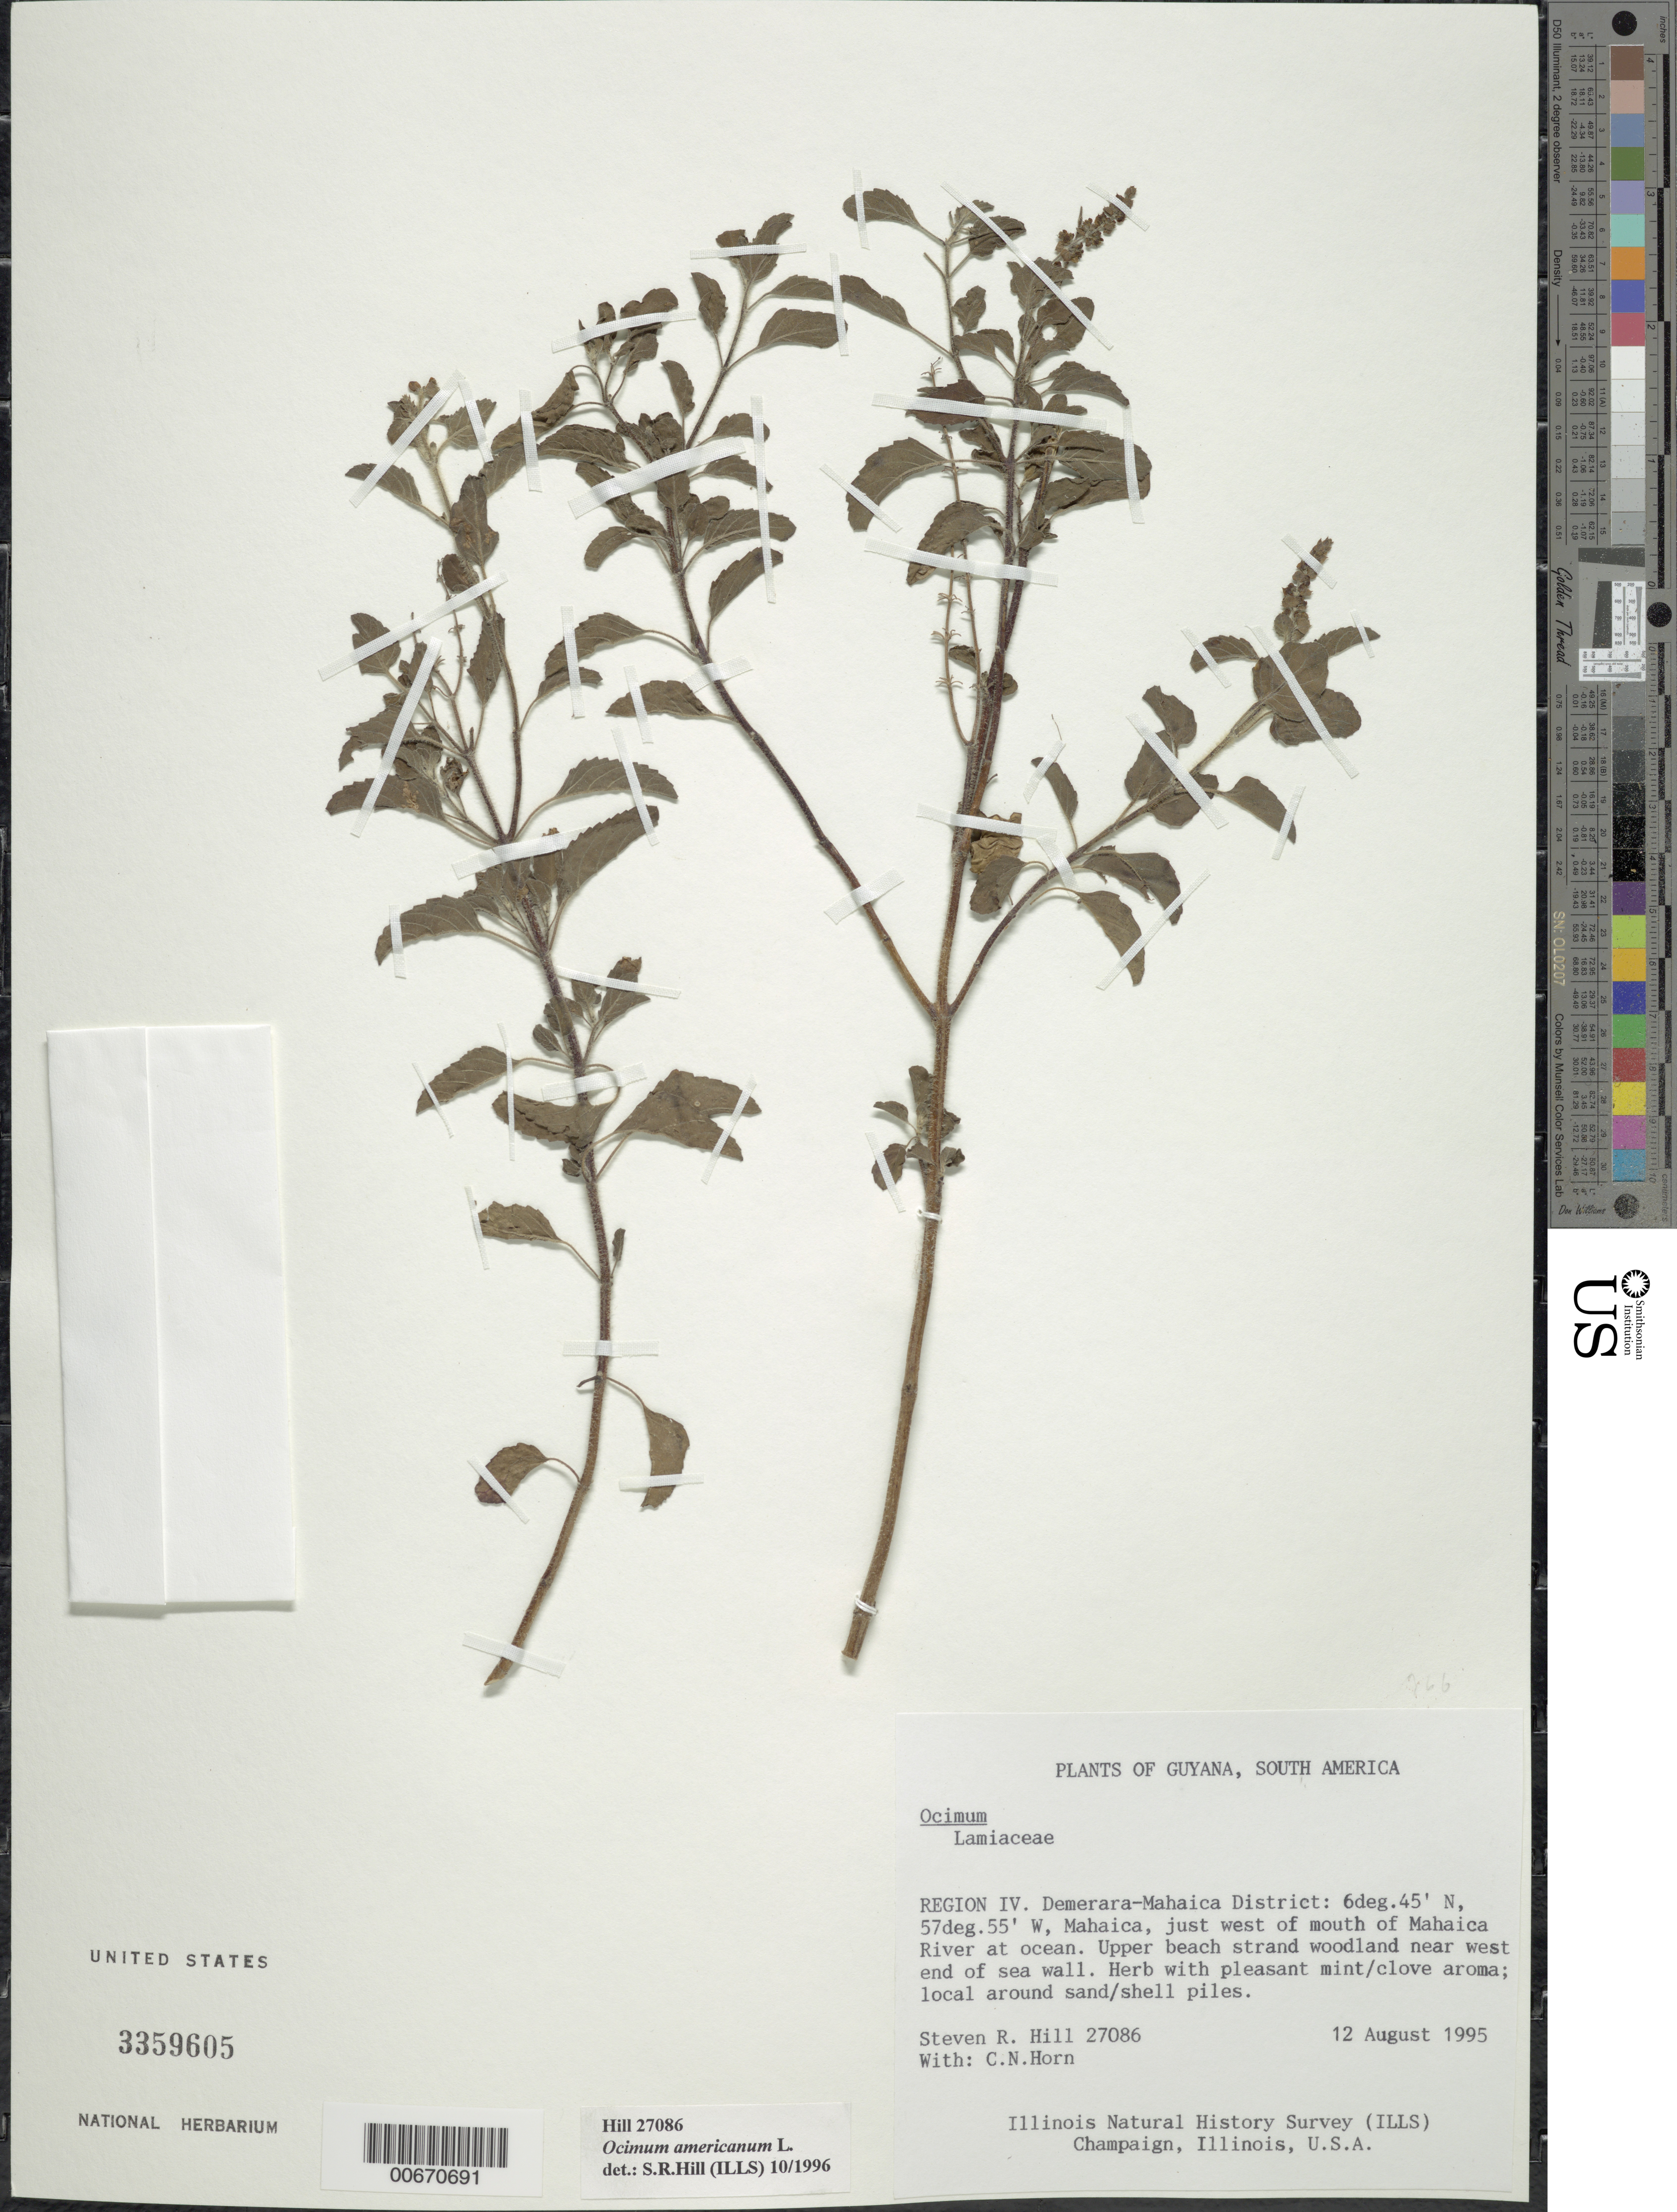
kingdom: Plantae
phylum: Tracheophyta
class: Magnoliopsida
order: Lamiales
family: Lamiaceae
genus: Ocimum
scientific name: Ocimum americanum var. americanum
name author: L.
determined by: Hill, Steven R.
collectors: S. R. Hill & C. N. Horn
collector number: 27086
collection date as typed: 12-Aug-95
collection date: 1995-08-12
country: Guyana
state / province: Demerara-Mahaica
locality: Mahaica, on coast 20 miles east of Georgetown; just W of mouth of Mahaica R. at ocean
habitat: Upper beach strand woodland near west end of sea wall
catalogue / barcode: US 3359605